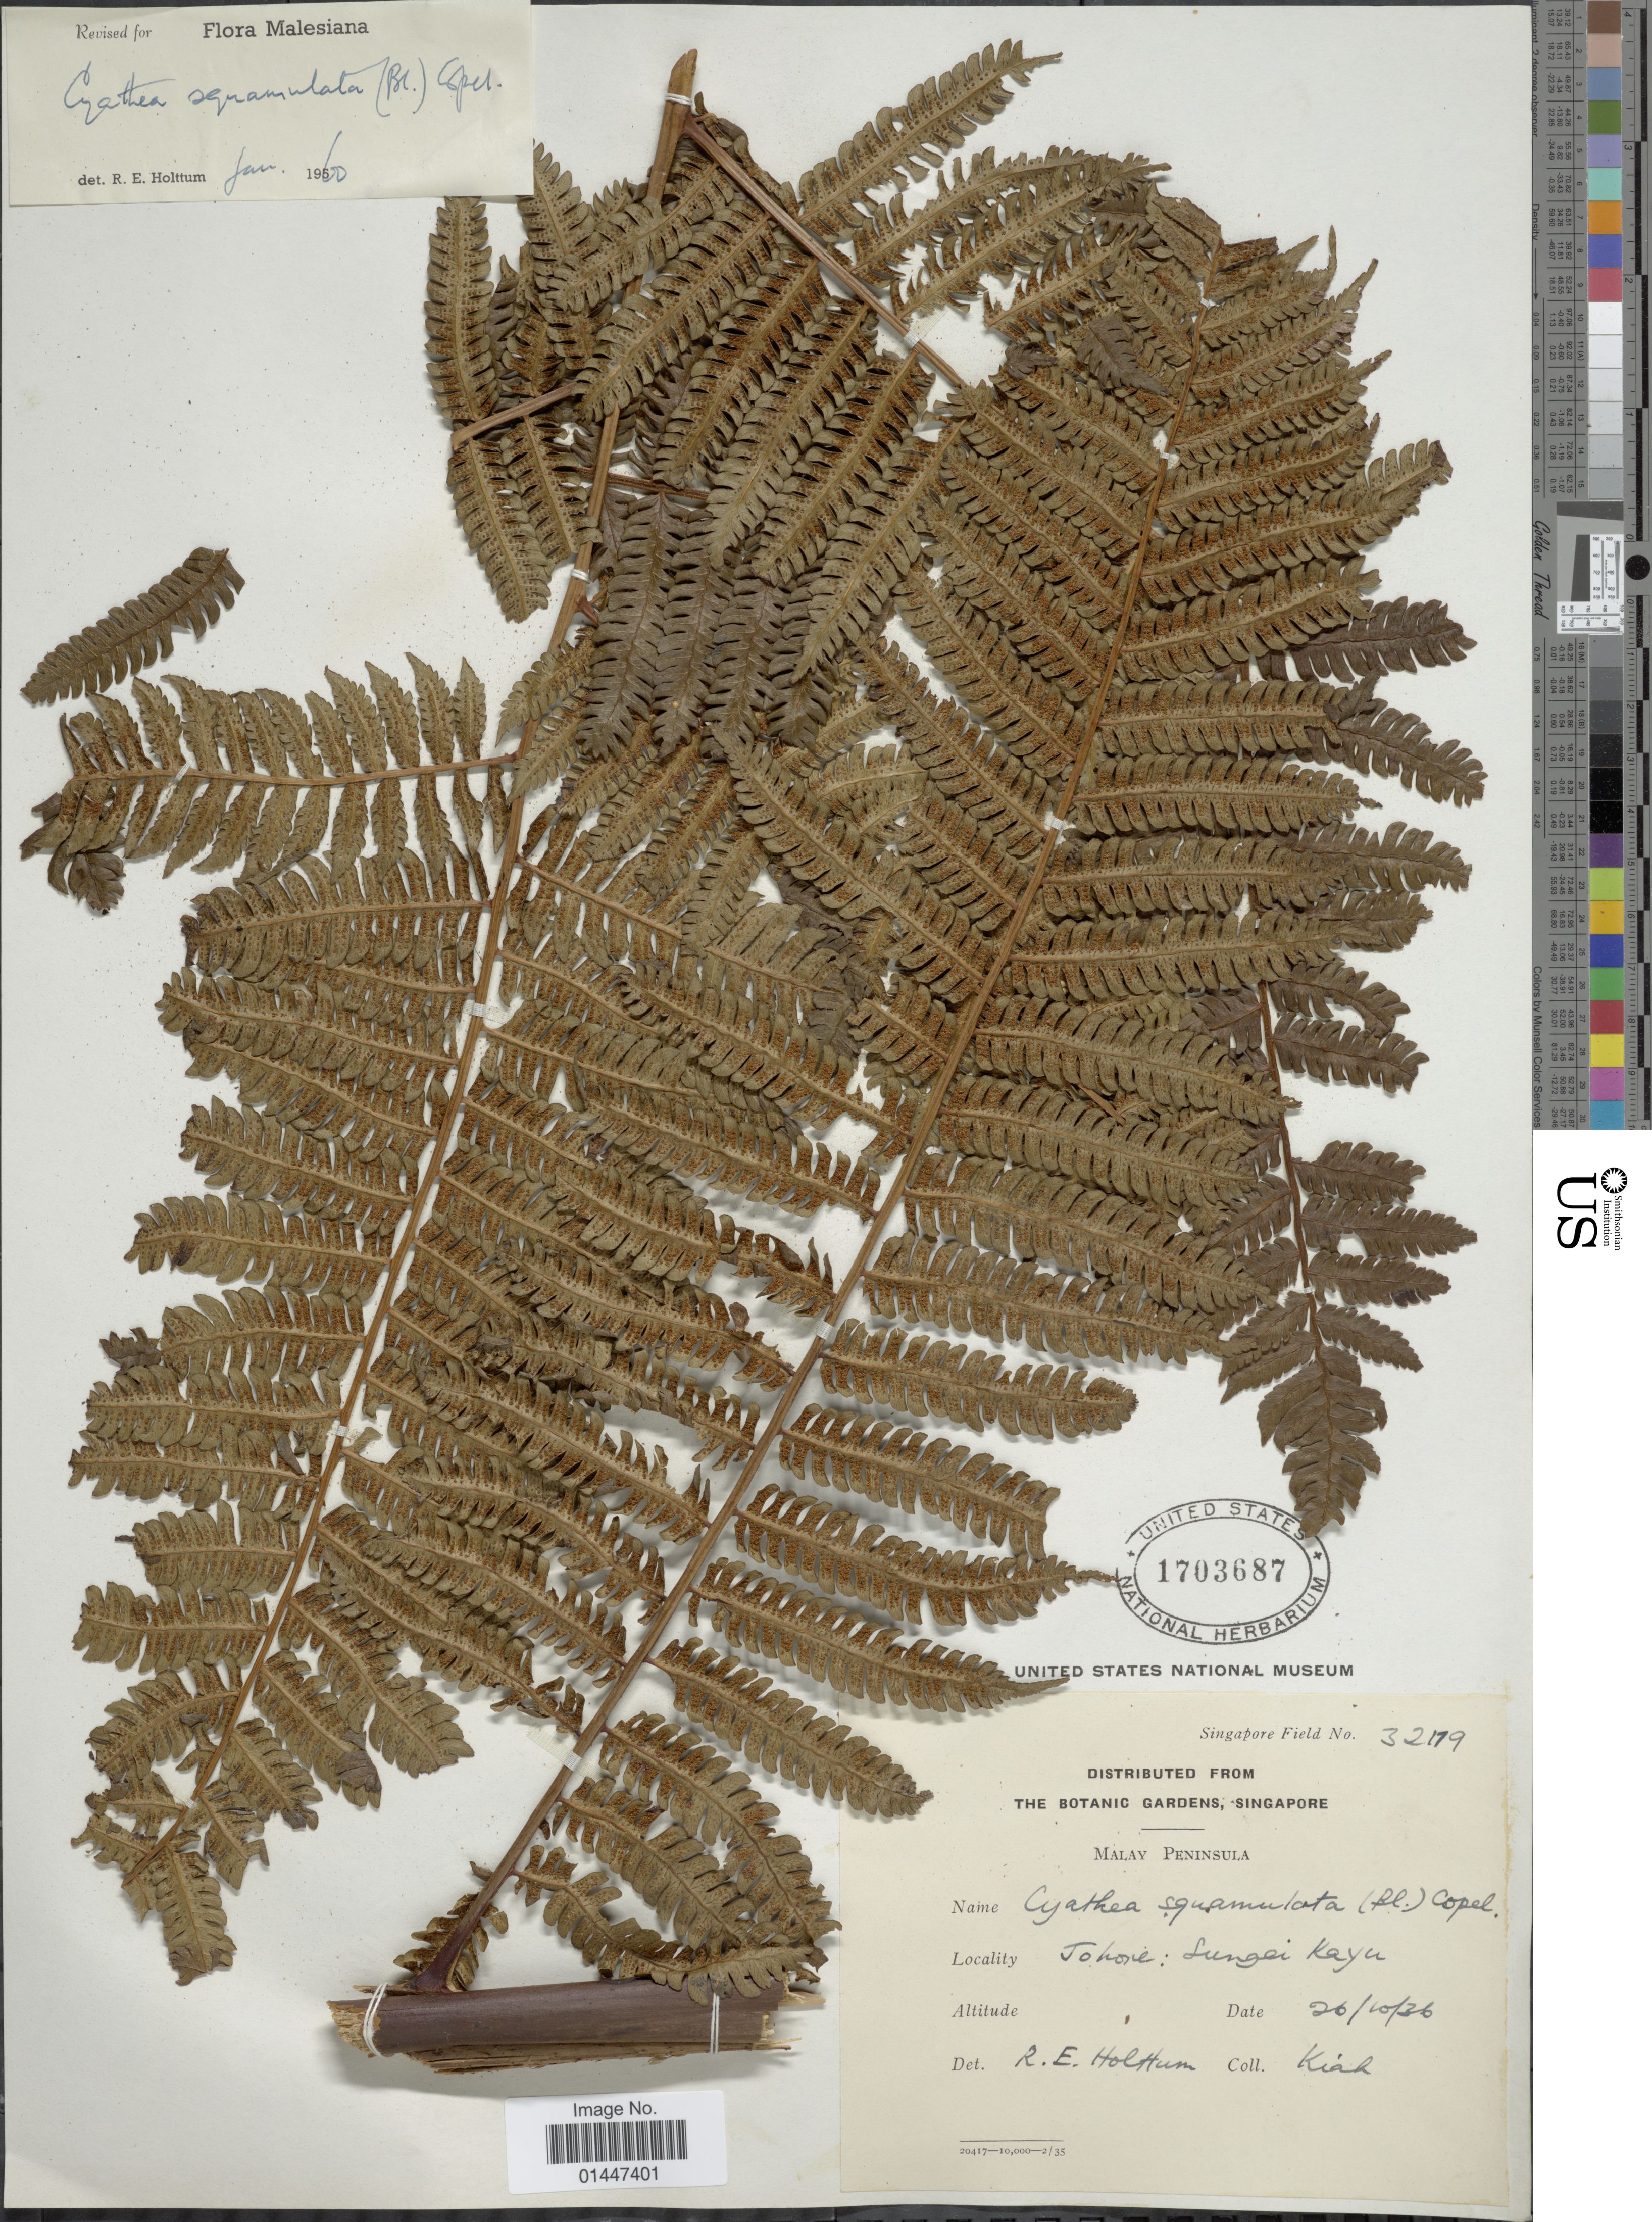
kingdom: Plantae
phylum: Tracheophyta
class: Polypodiopsida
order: Cyatheales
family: Cyatheaceae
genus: Sphaeropteris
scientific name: Sphaeropteris squamulata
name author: (Blume) R.M. Tryon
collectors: -. Kiah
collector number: Singapore Field 32179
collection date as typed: Transcribed d/m/y: 26/10/36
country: Malaysia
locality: Malay Peninsula. Tohore: Sungei Kayu.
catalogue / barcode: US 1703687